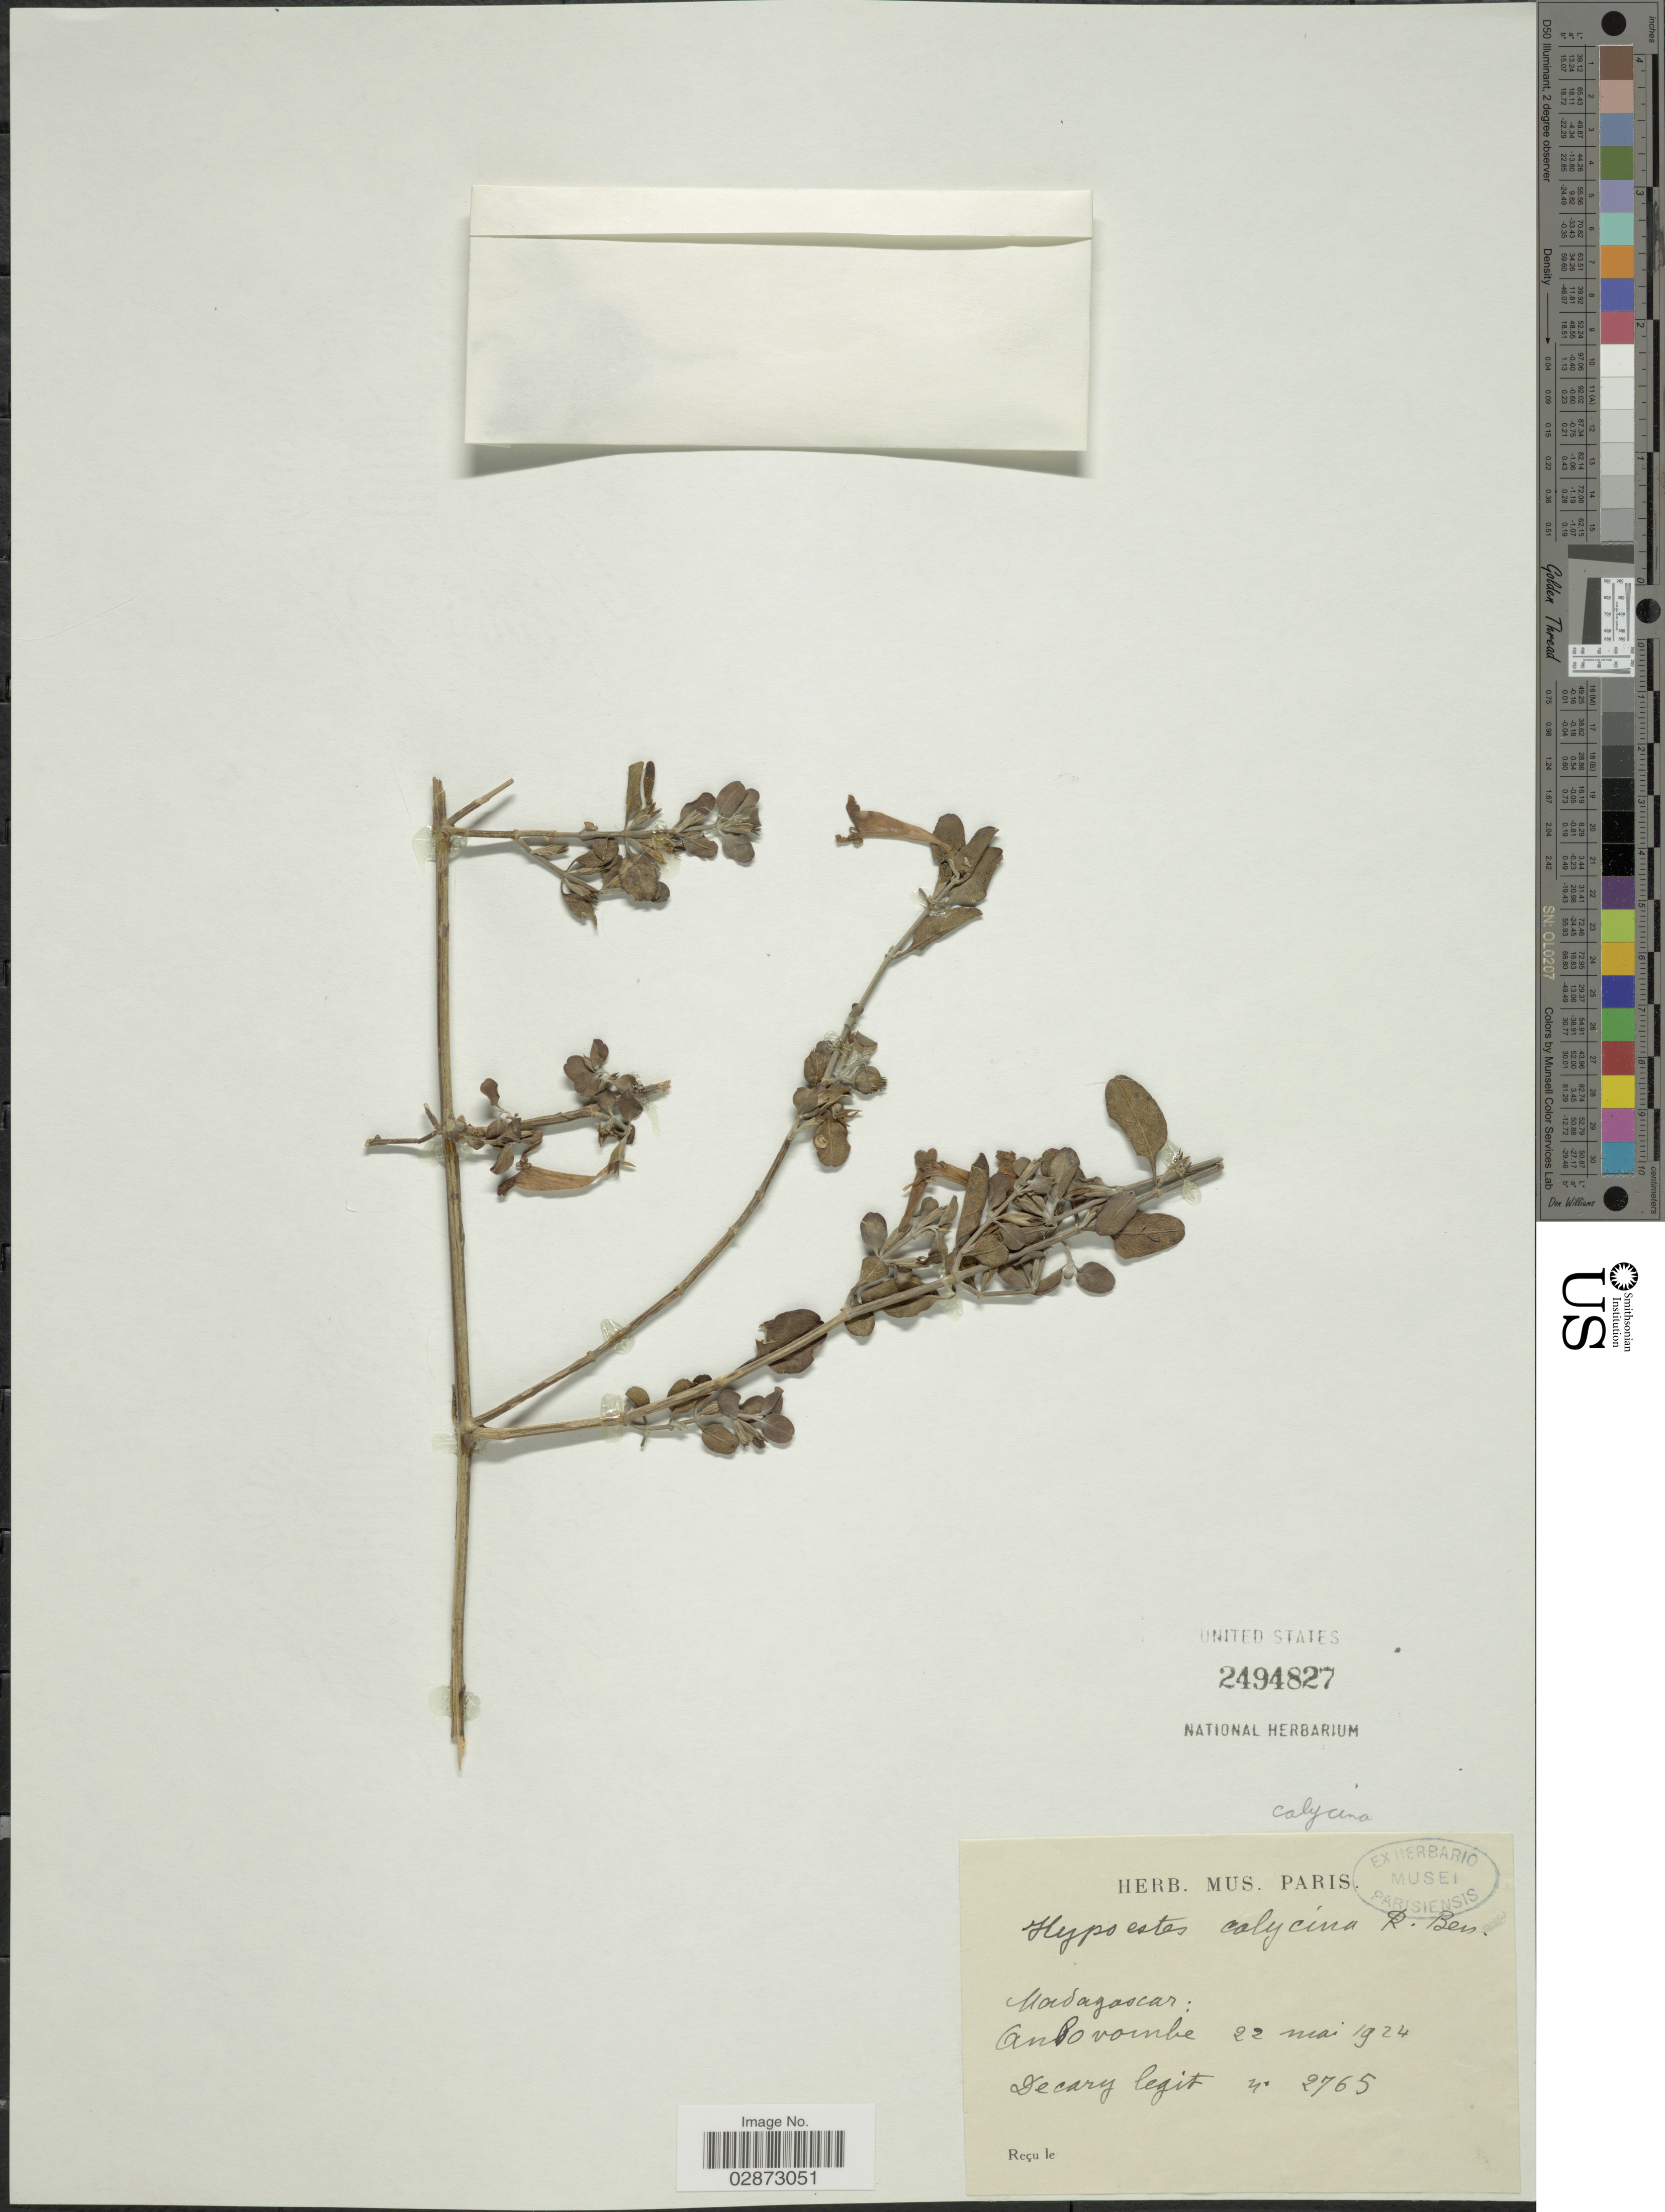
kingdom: Plantae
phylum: Tracheophyta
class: Magnoliopsida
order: Lamiales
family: Acanthaceae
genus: Hypoestes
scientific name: Hypoestes calycina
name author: Benoist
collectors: Decary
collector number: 2765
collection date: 1924-05-22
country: Madagascar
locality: Anbovombe.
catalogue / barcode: US 2494827